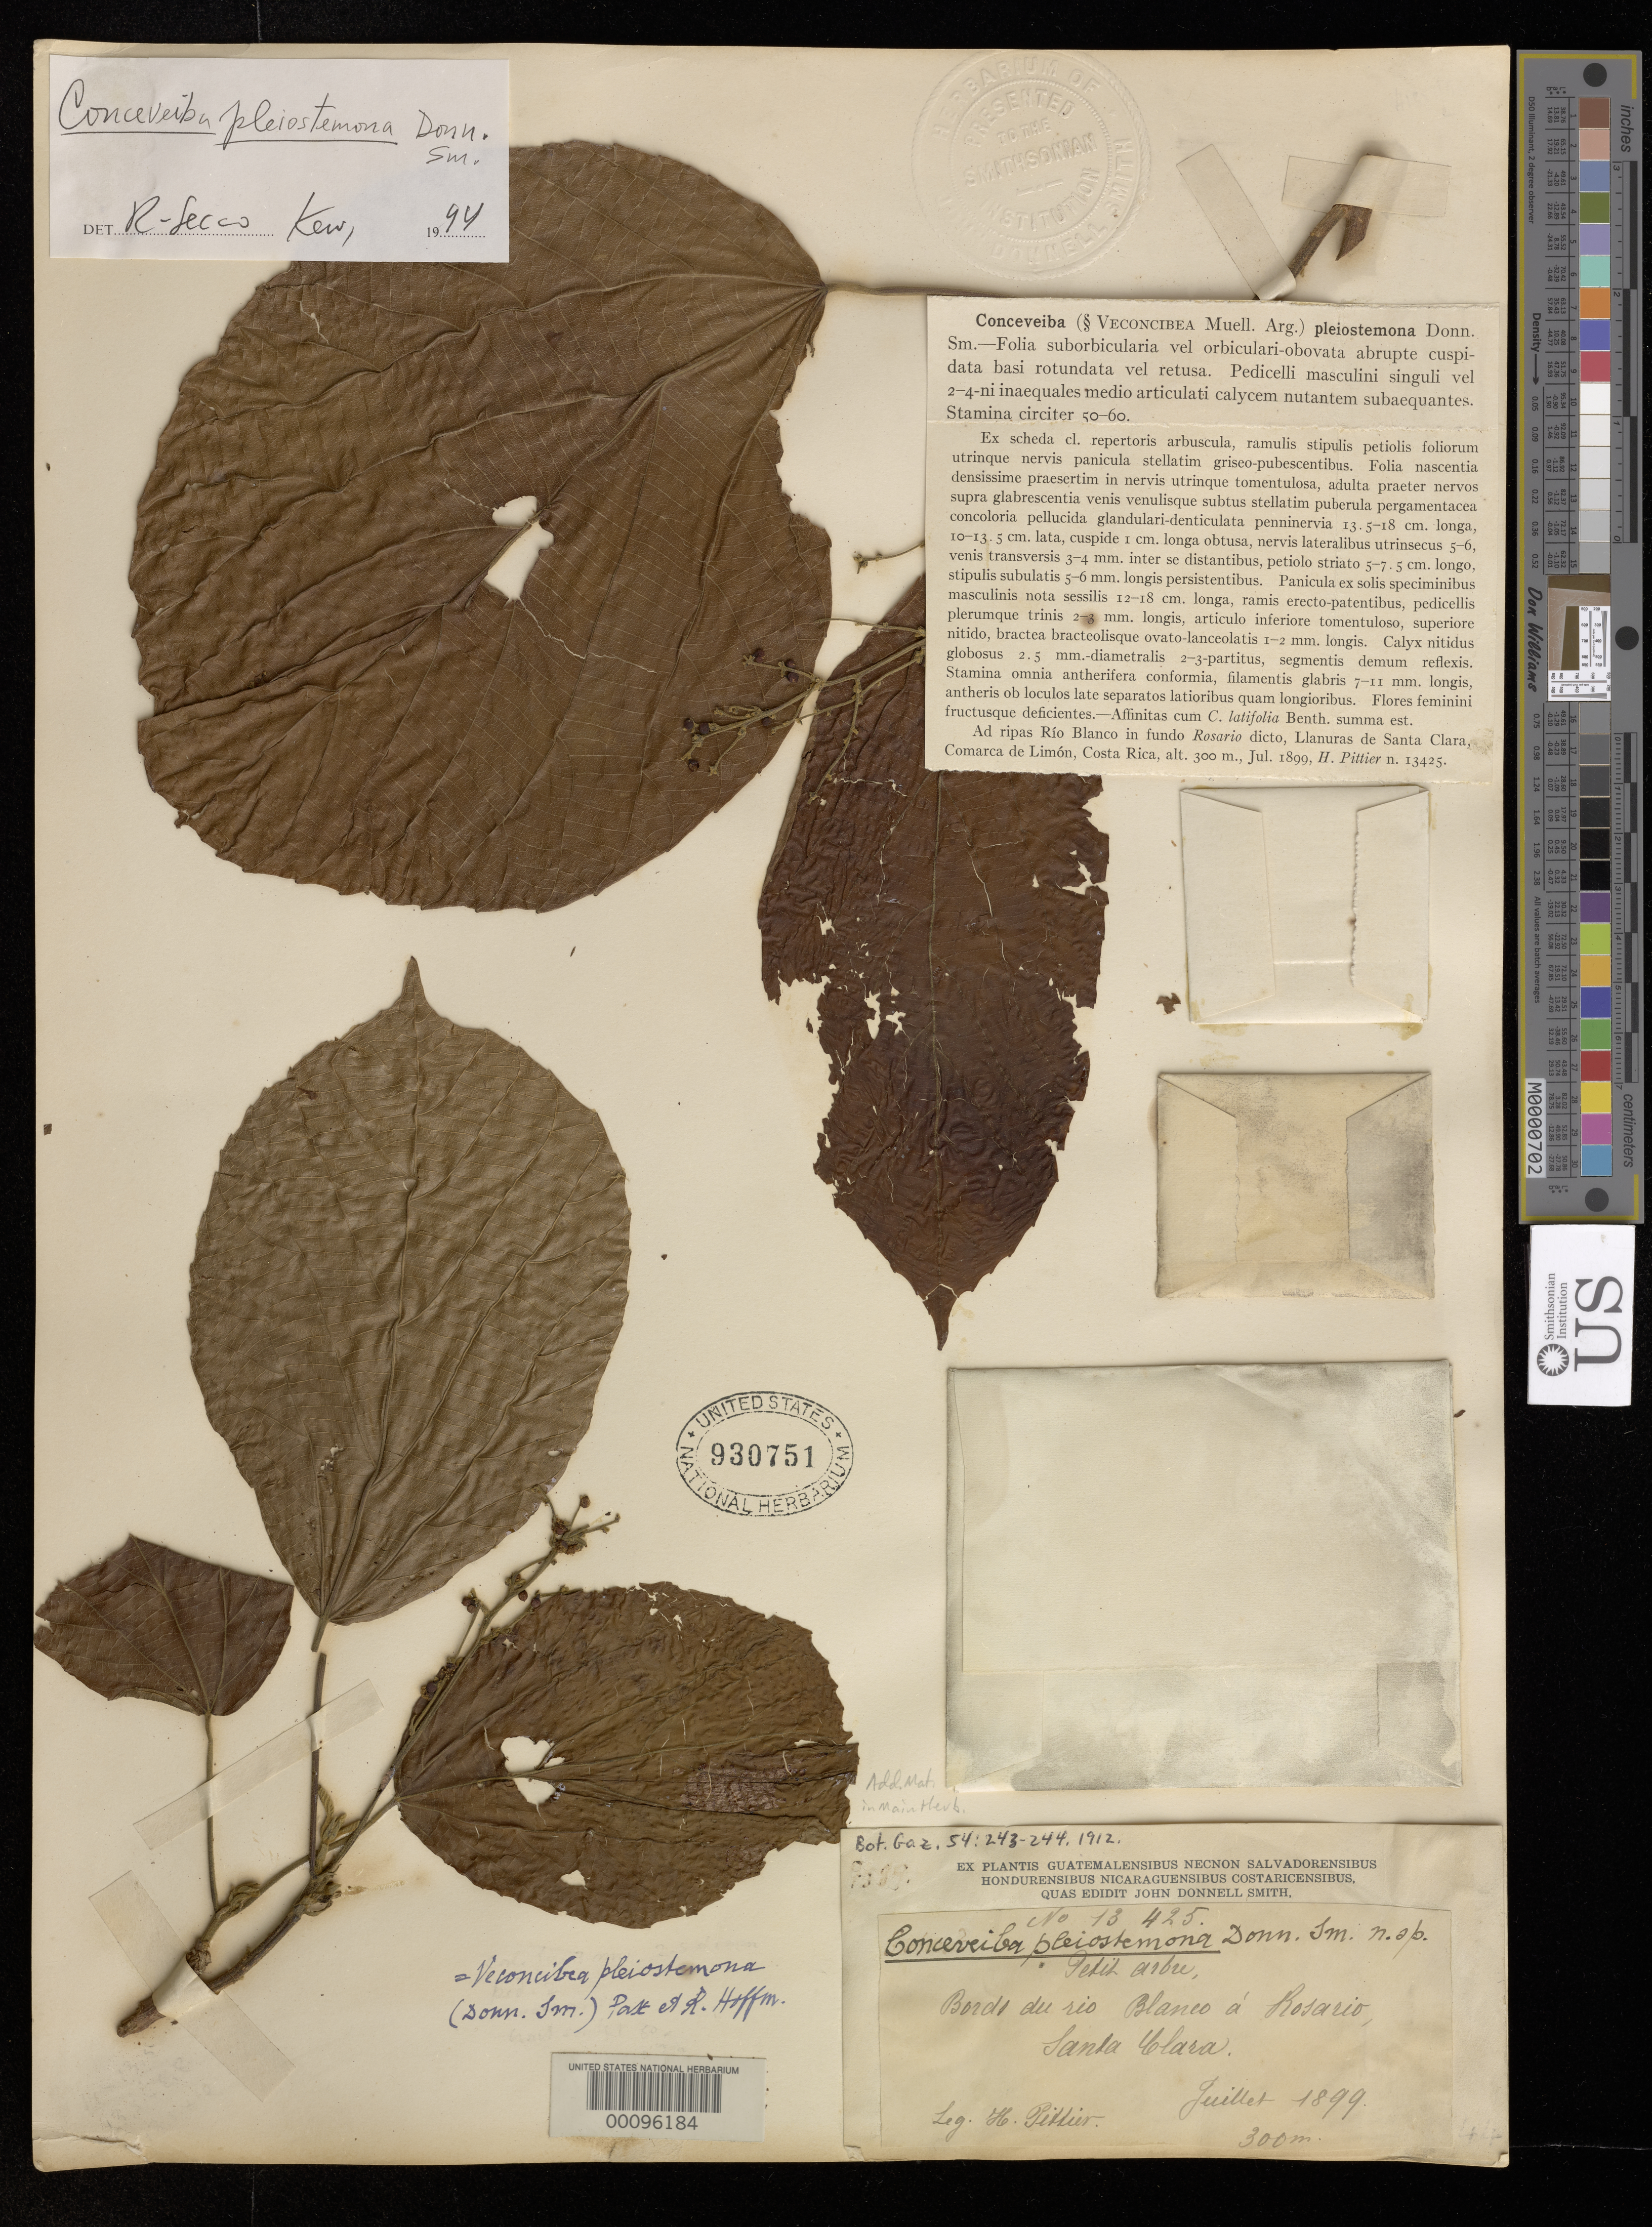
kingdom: Plantae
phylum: Tracheophyta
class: Magnoliopsida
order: Malpighiales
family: Euphorbiaceae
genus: Conceveiba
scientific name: Conceveiba pleiostemona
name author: Donn. Sm.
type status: Type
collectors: H. F. Pittier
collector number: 13425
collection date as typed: Jul 1899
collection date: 1899-07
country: Costa Rica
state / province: Limón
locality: Adripas Rio Blanco in Funco Rosario Dicto, Llanura, de Santa Clara.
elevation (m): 300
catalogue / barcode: US 930751